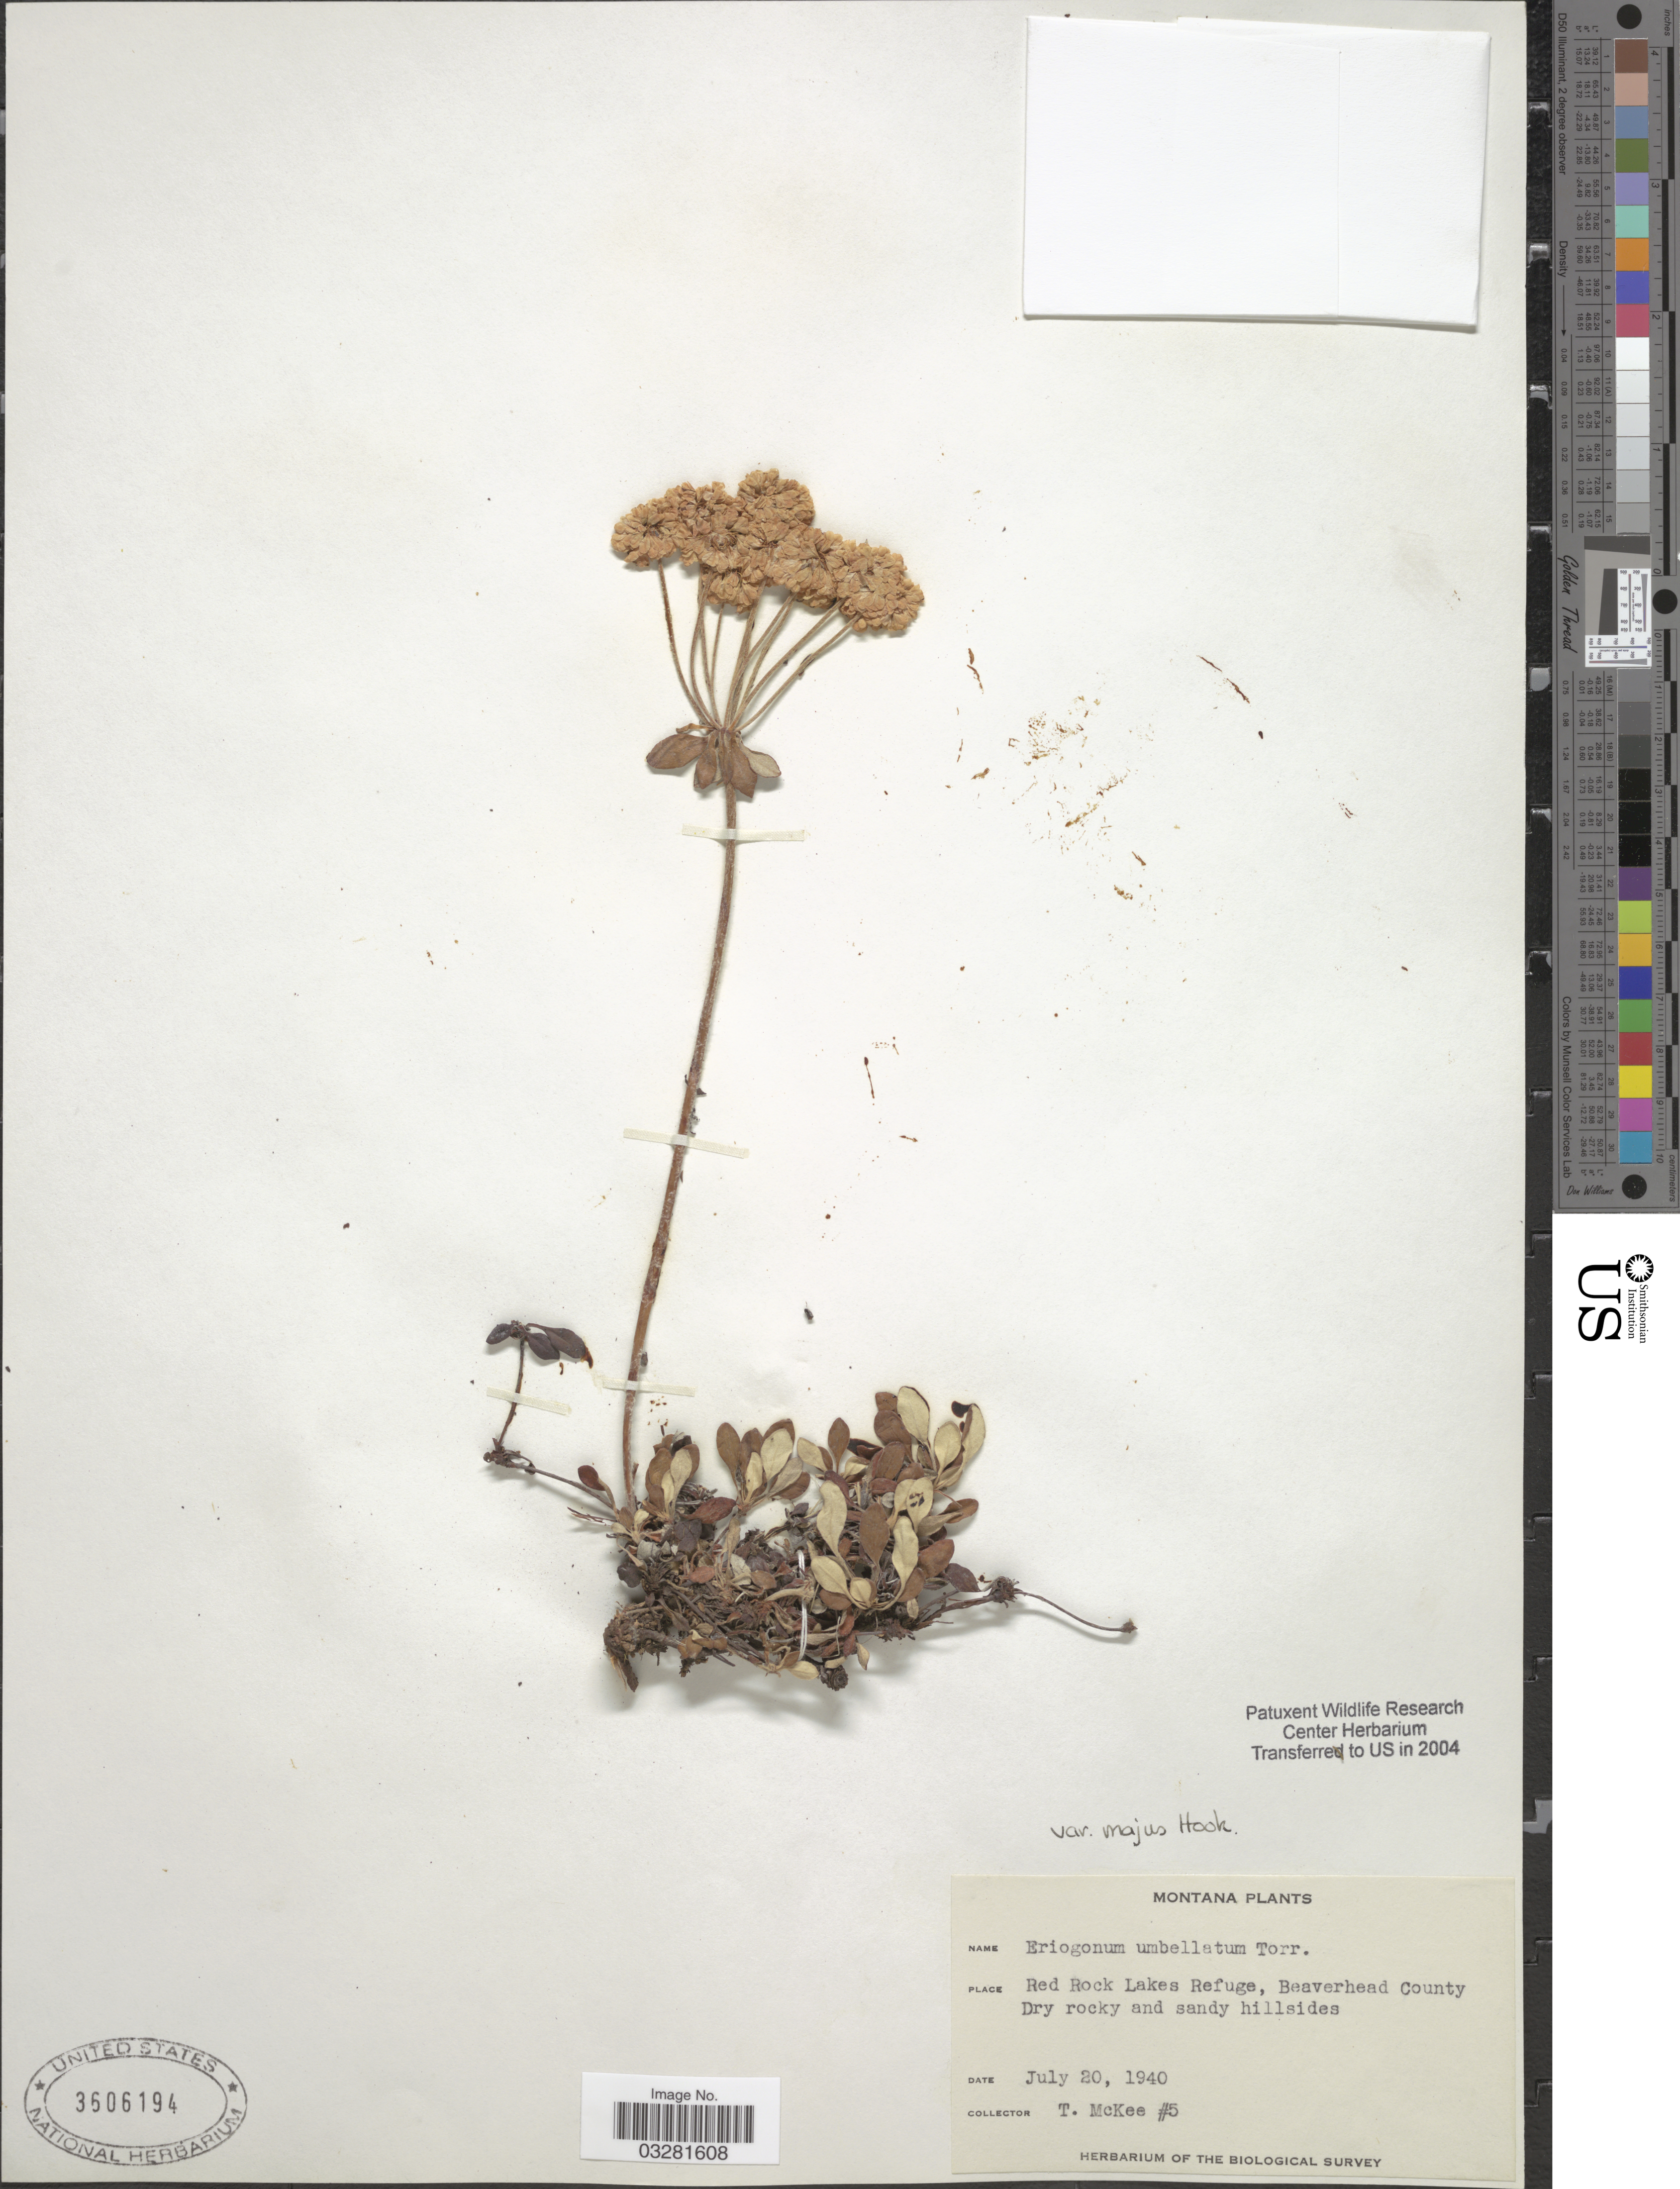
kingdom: Plantae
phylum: Tracheophyta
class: Magnoliopsida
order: Caryophyllales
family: Polygonaceae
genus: Eriogonum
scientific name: Eriogonum umbellatum var. majus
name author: Hook.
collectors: T. McKee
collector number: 5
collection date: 1940-07-20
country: United States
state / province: Montana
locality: Red Rock Lakes Refuge, Beaverhead County.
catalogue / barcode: US 3606194